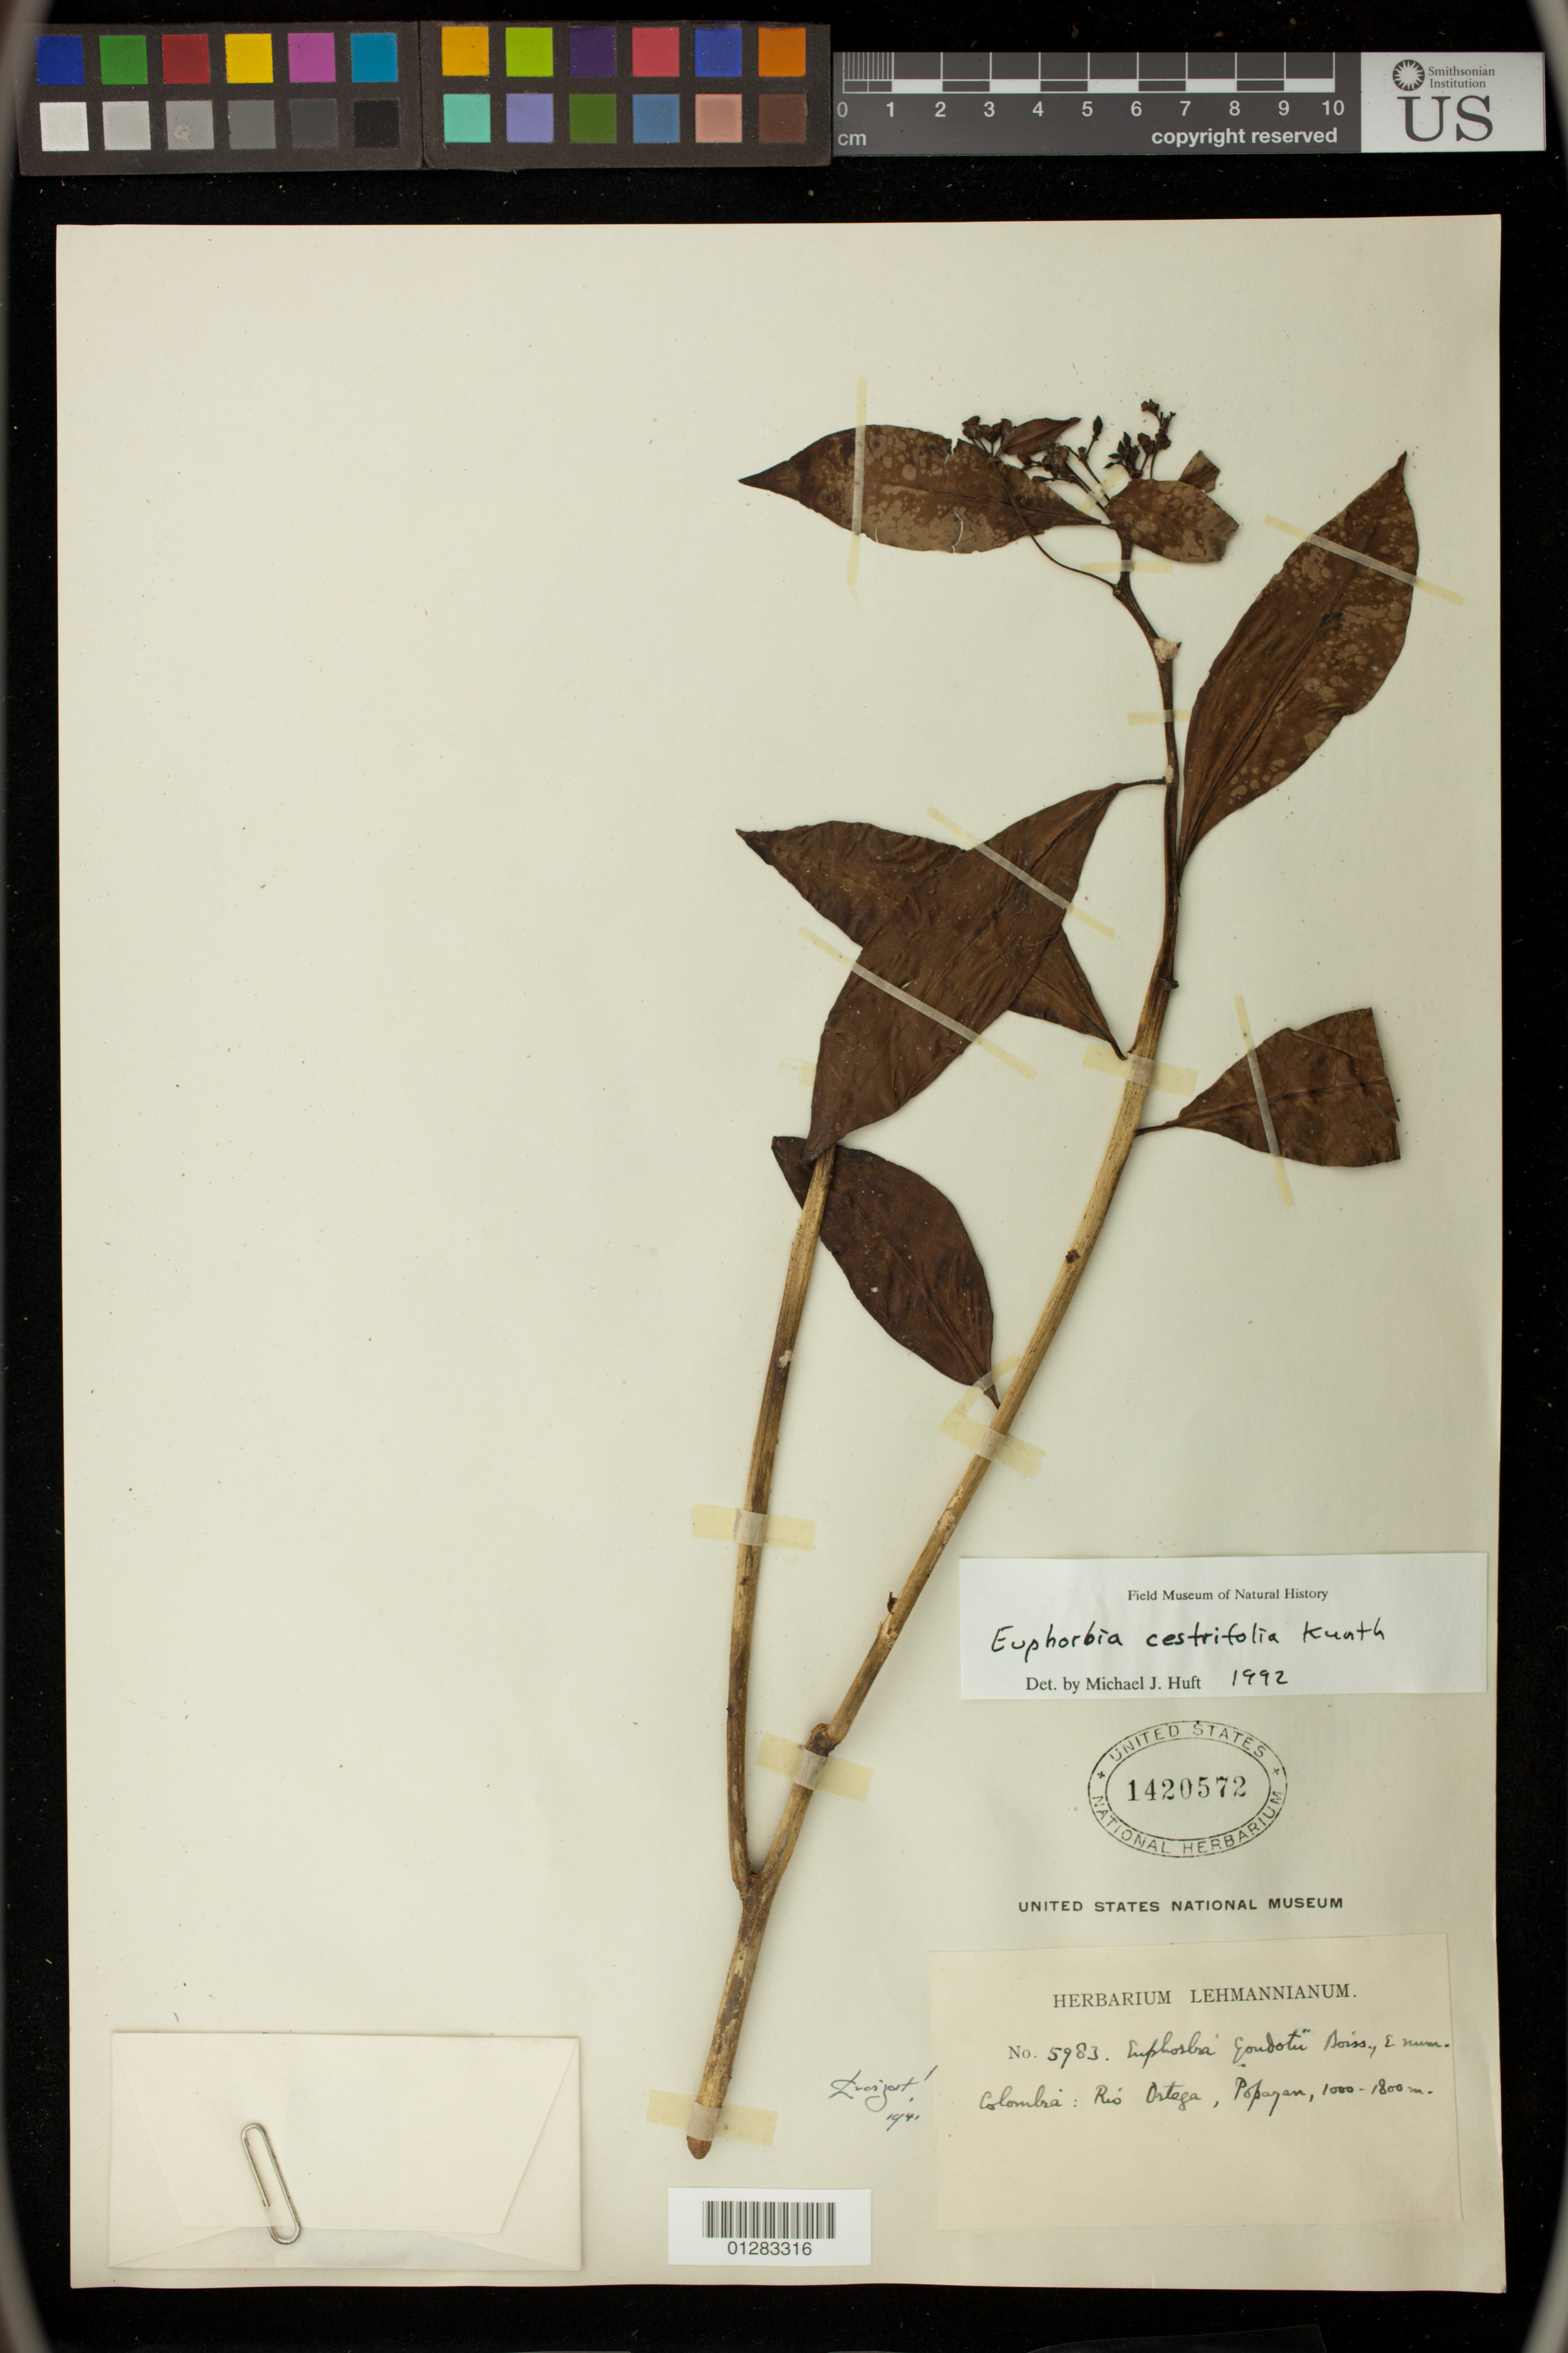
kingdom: Plantae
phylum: Tracheophyta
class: Magnoliopsida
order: Malpighiales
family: Euphorbiaceae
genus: Euphorbia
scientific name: Euphorbia cotinifolia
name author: L.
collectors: ex herb. Lehmannianum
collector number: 5983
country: Colombia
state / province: Cauca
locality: Rio Ortega, Popayan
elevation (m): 1000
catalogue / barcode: US 1420572